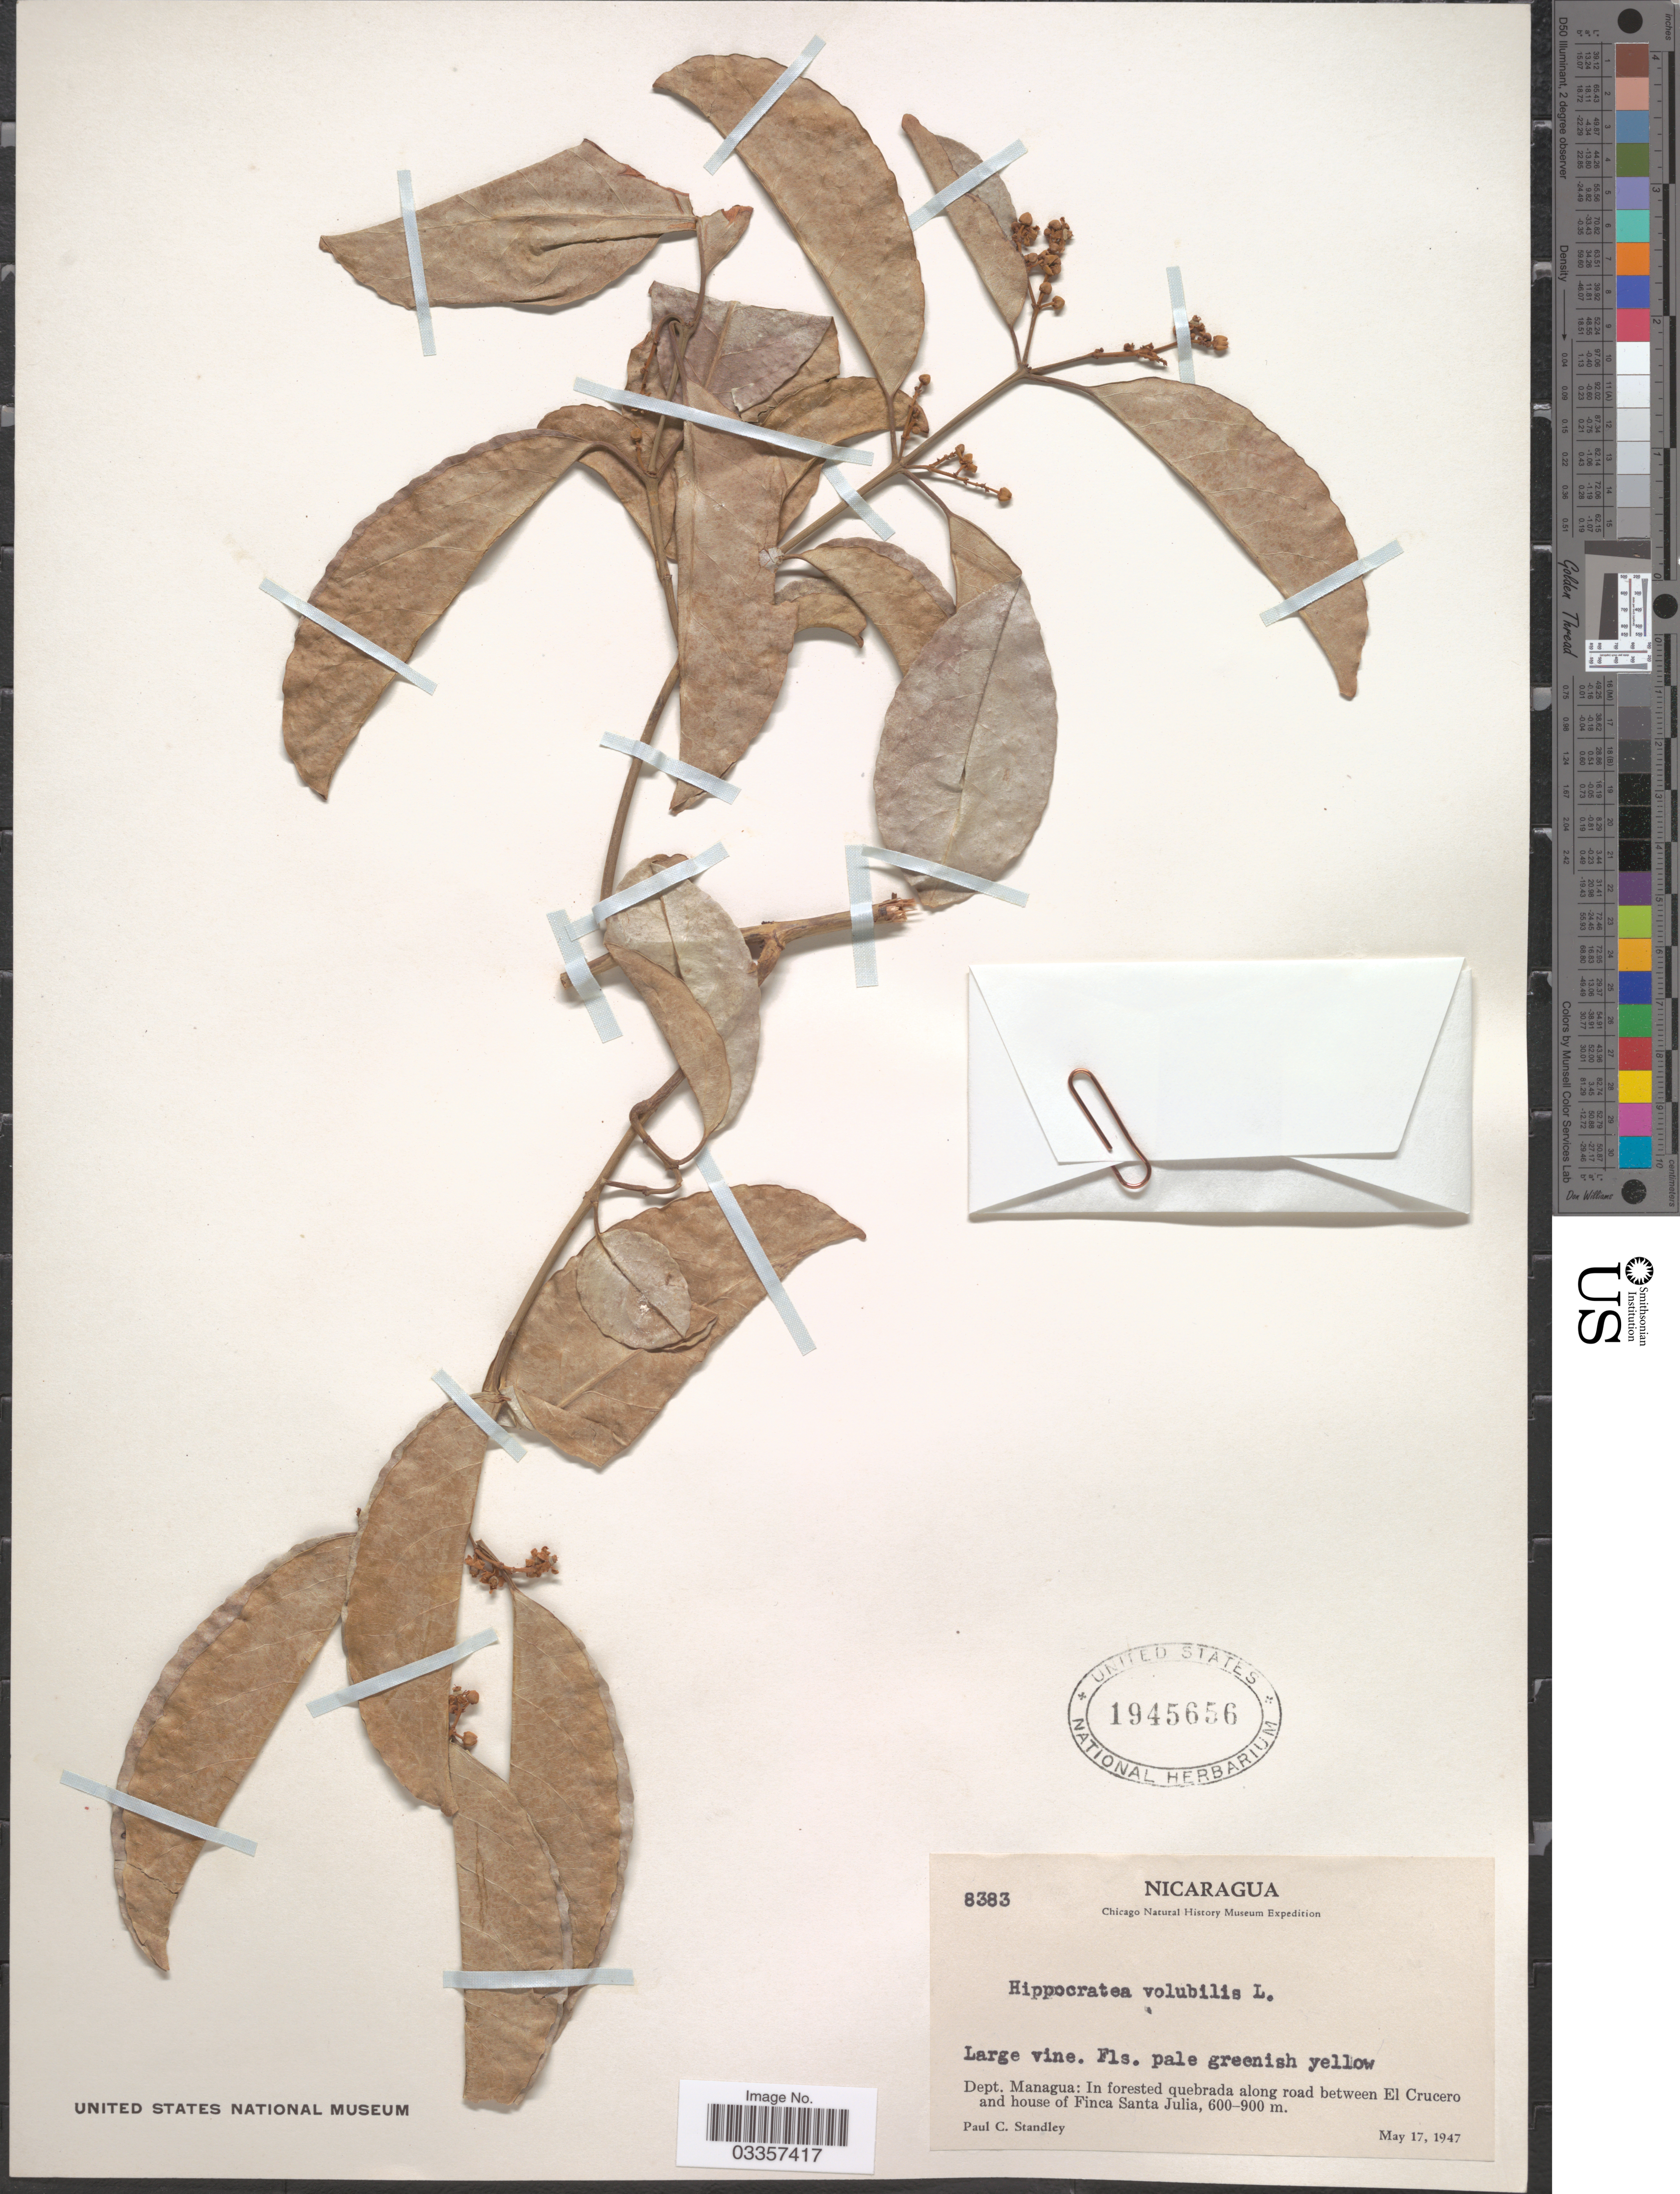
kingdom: Plantae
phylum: Tracheophyta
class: Magnoliopsida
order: Celastrales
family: Celastraceae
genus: Hippocratea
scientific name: Hippocratea volubilis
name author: L.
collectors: P. C. Standley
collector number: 8383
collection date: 1947-05-17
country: Nicaragua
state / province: Managua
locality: Dept. Managua: In forested quebrada along road between El Crucero and house of Finca Santa Julia.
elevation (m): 600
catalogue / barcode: US 1945656